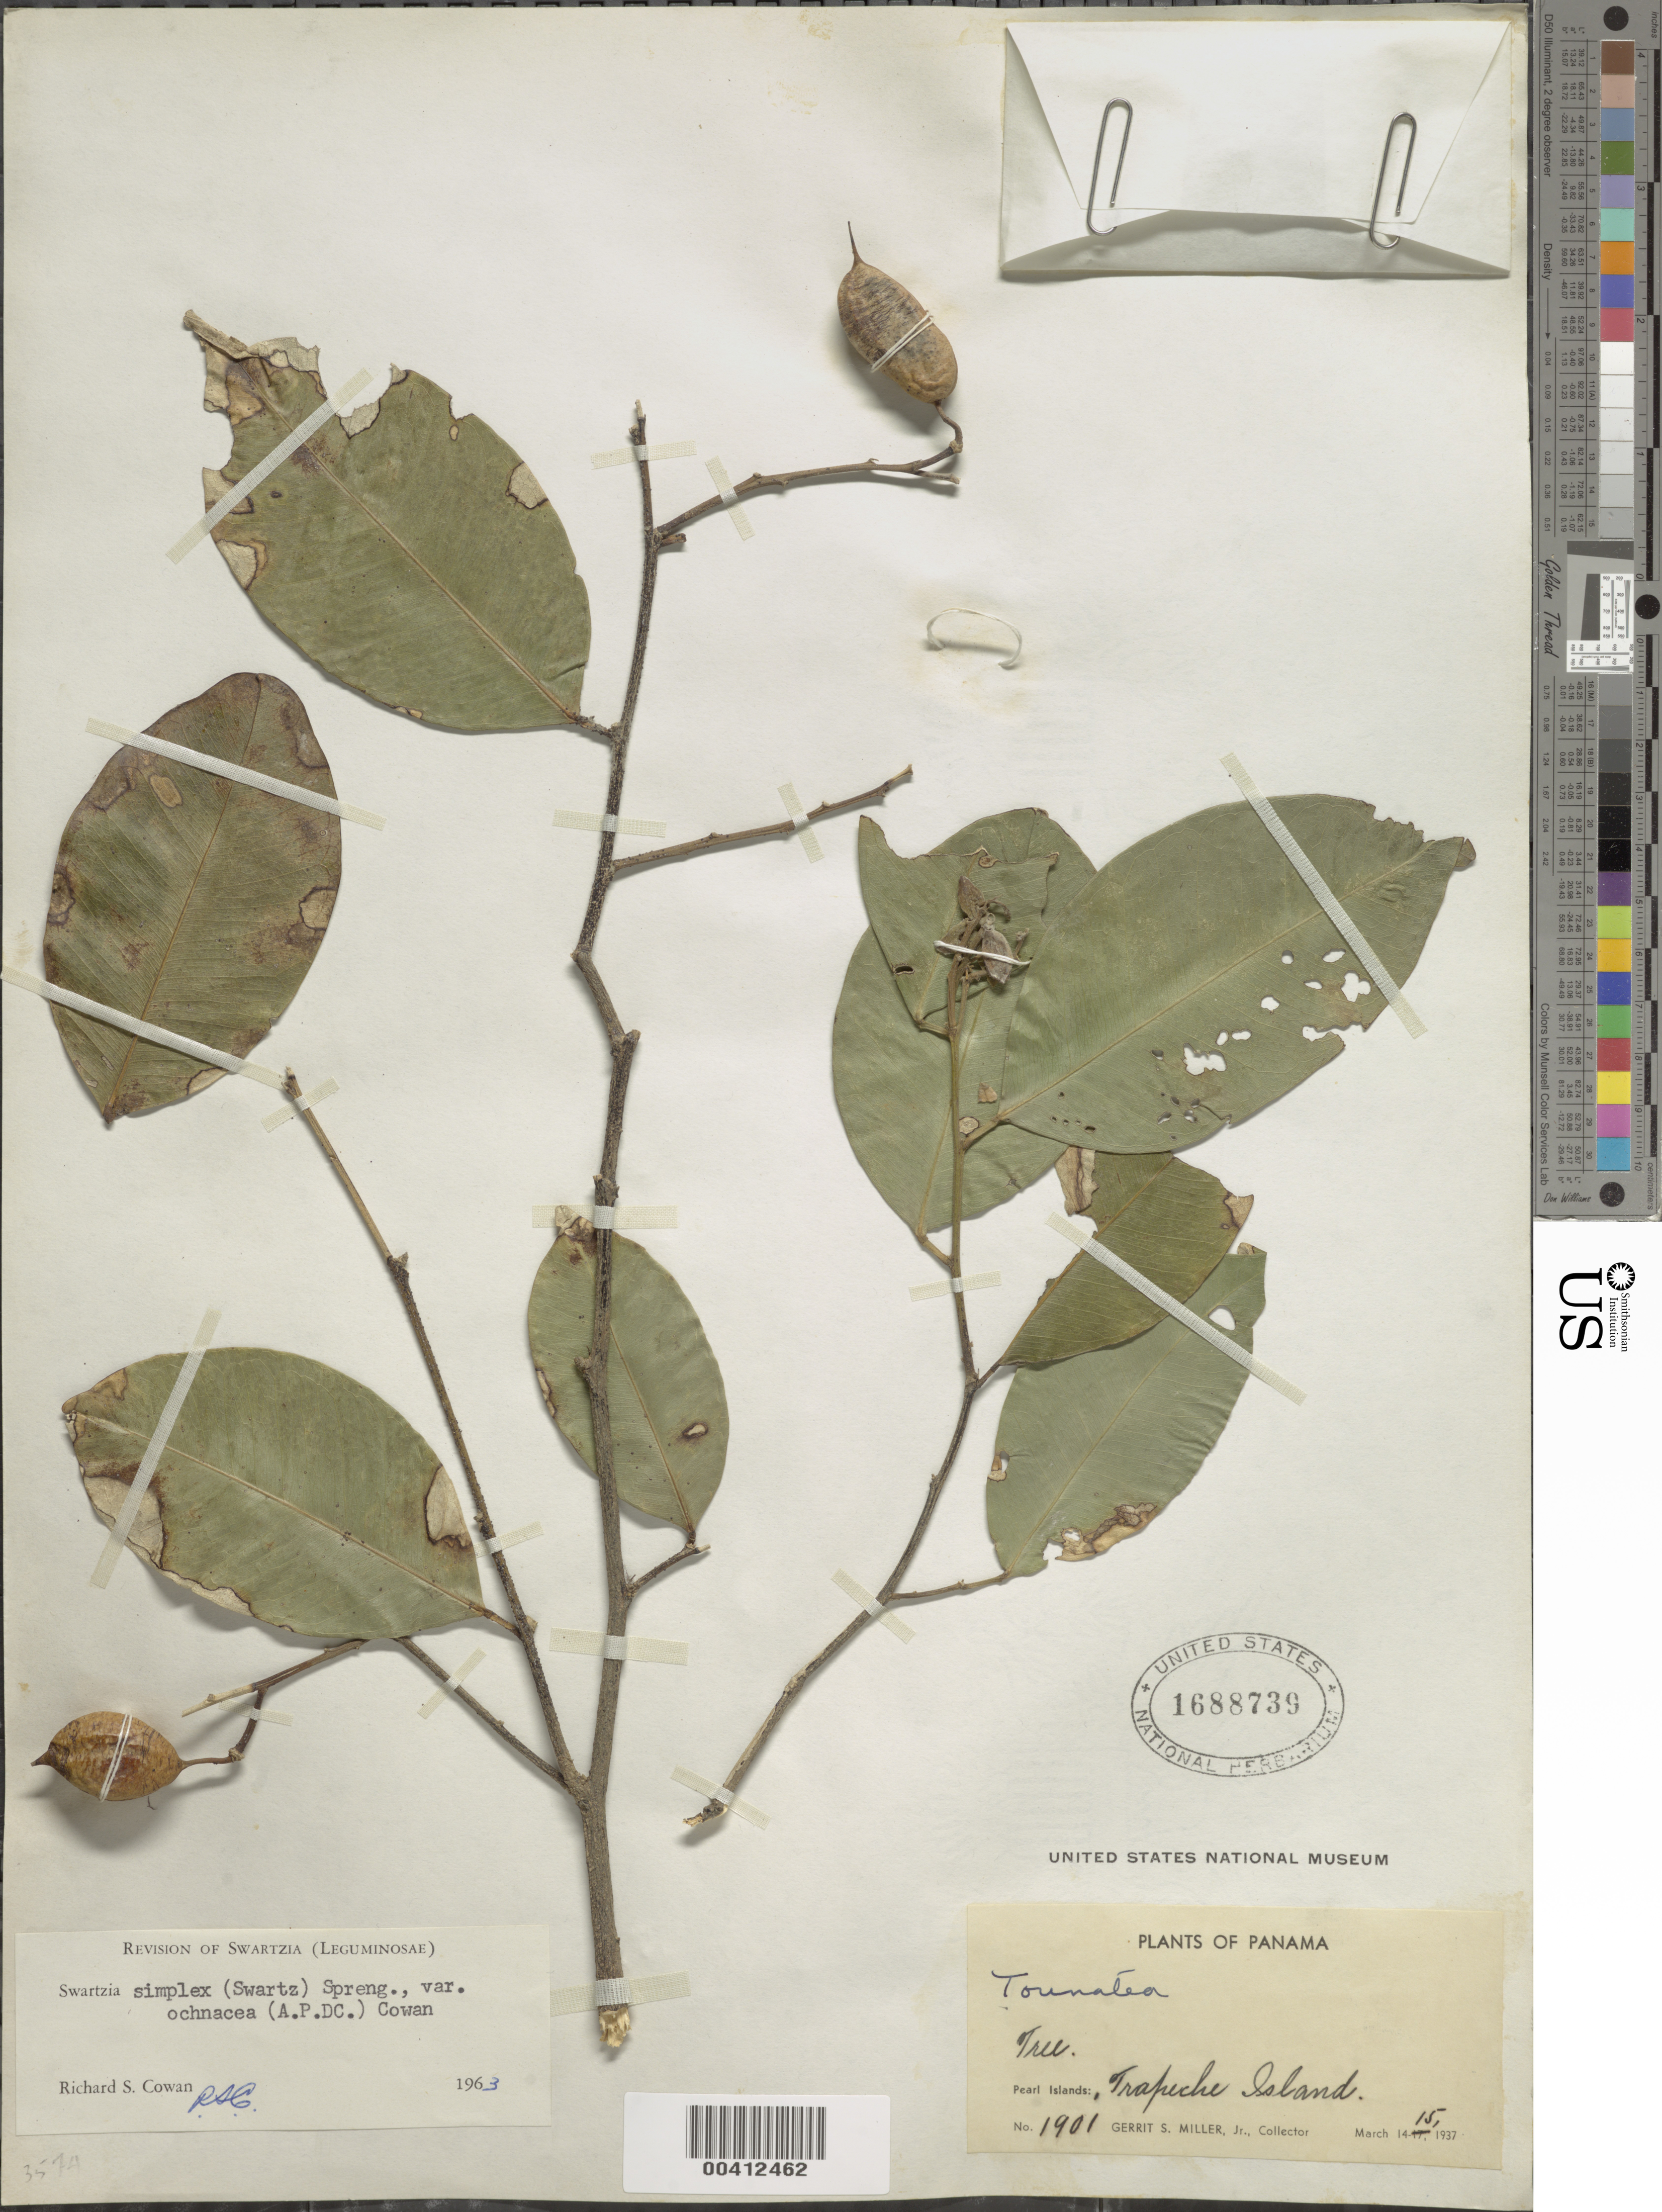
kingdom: Plantae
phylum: Tracheophyta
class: Magnoliopsida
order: Fabales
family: Fabaceae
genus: Swartzia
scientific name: Swartzia simplex var. ochnacea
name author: (DC.) R.S. Cowan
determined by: Cowan, R. S.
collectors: G. S. Miller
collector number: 1901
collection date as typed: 14 Mar 1937 to 15 Mar 1937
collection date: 1937-03-14/1937-03-15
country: Panama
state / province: Panamá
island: Trapiche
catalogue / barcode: US 1688739